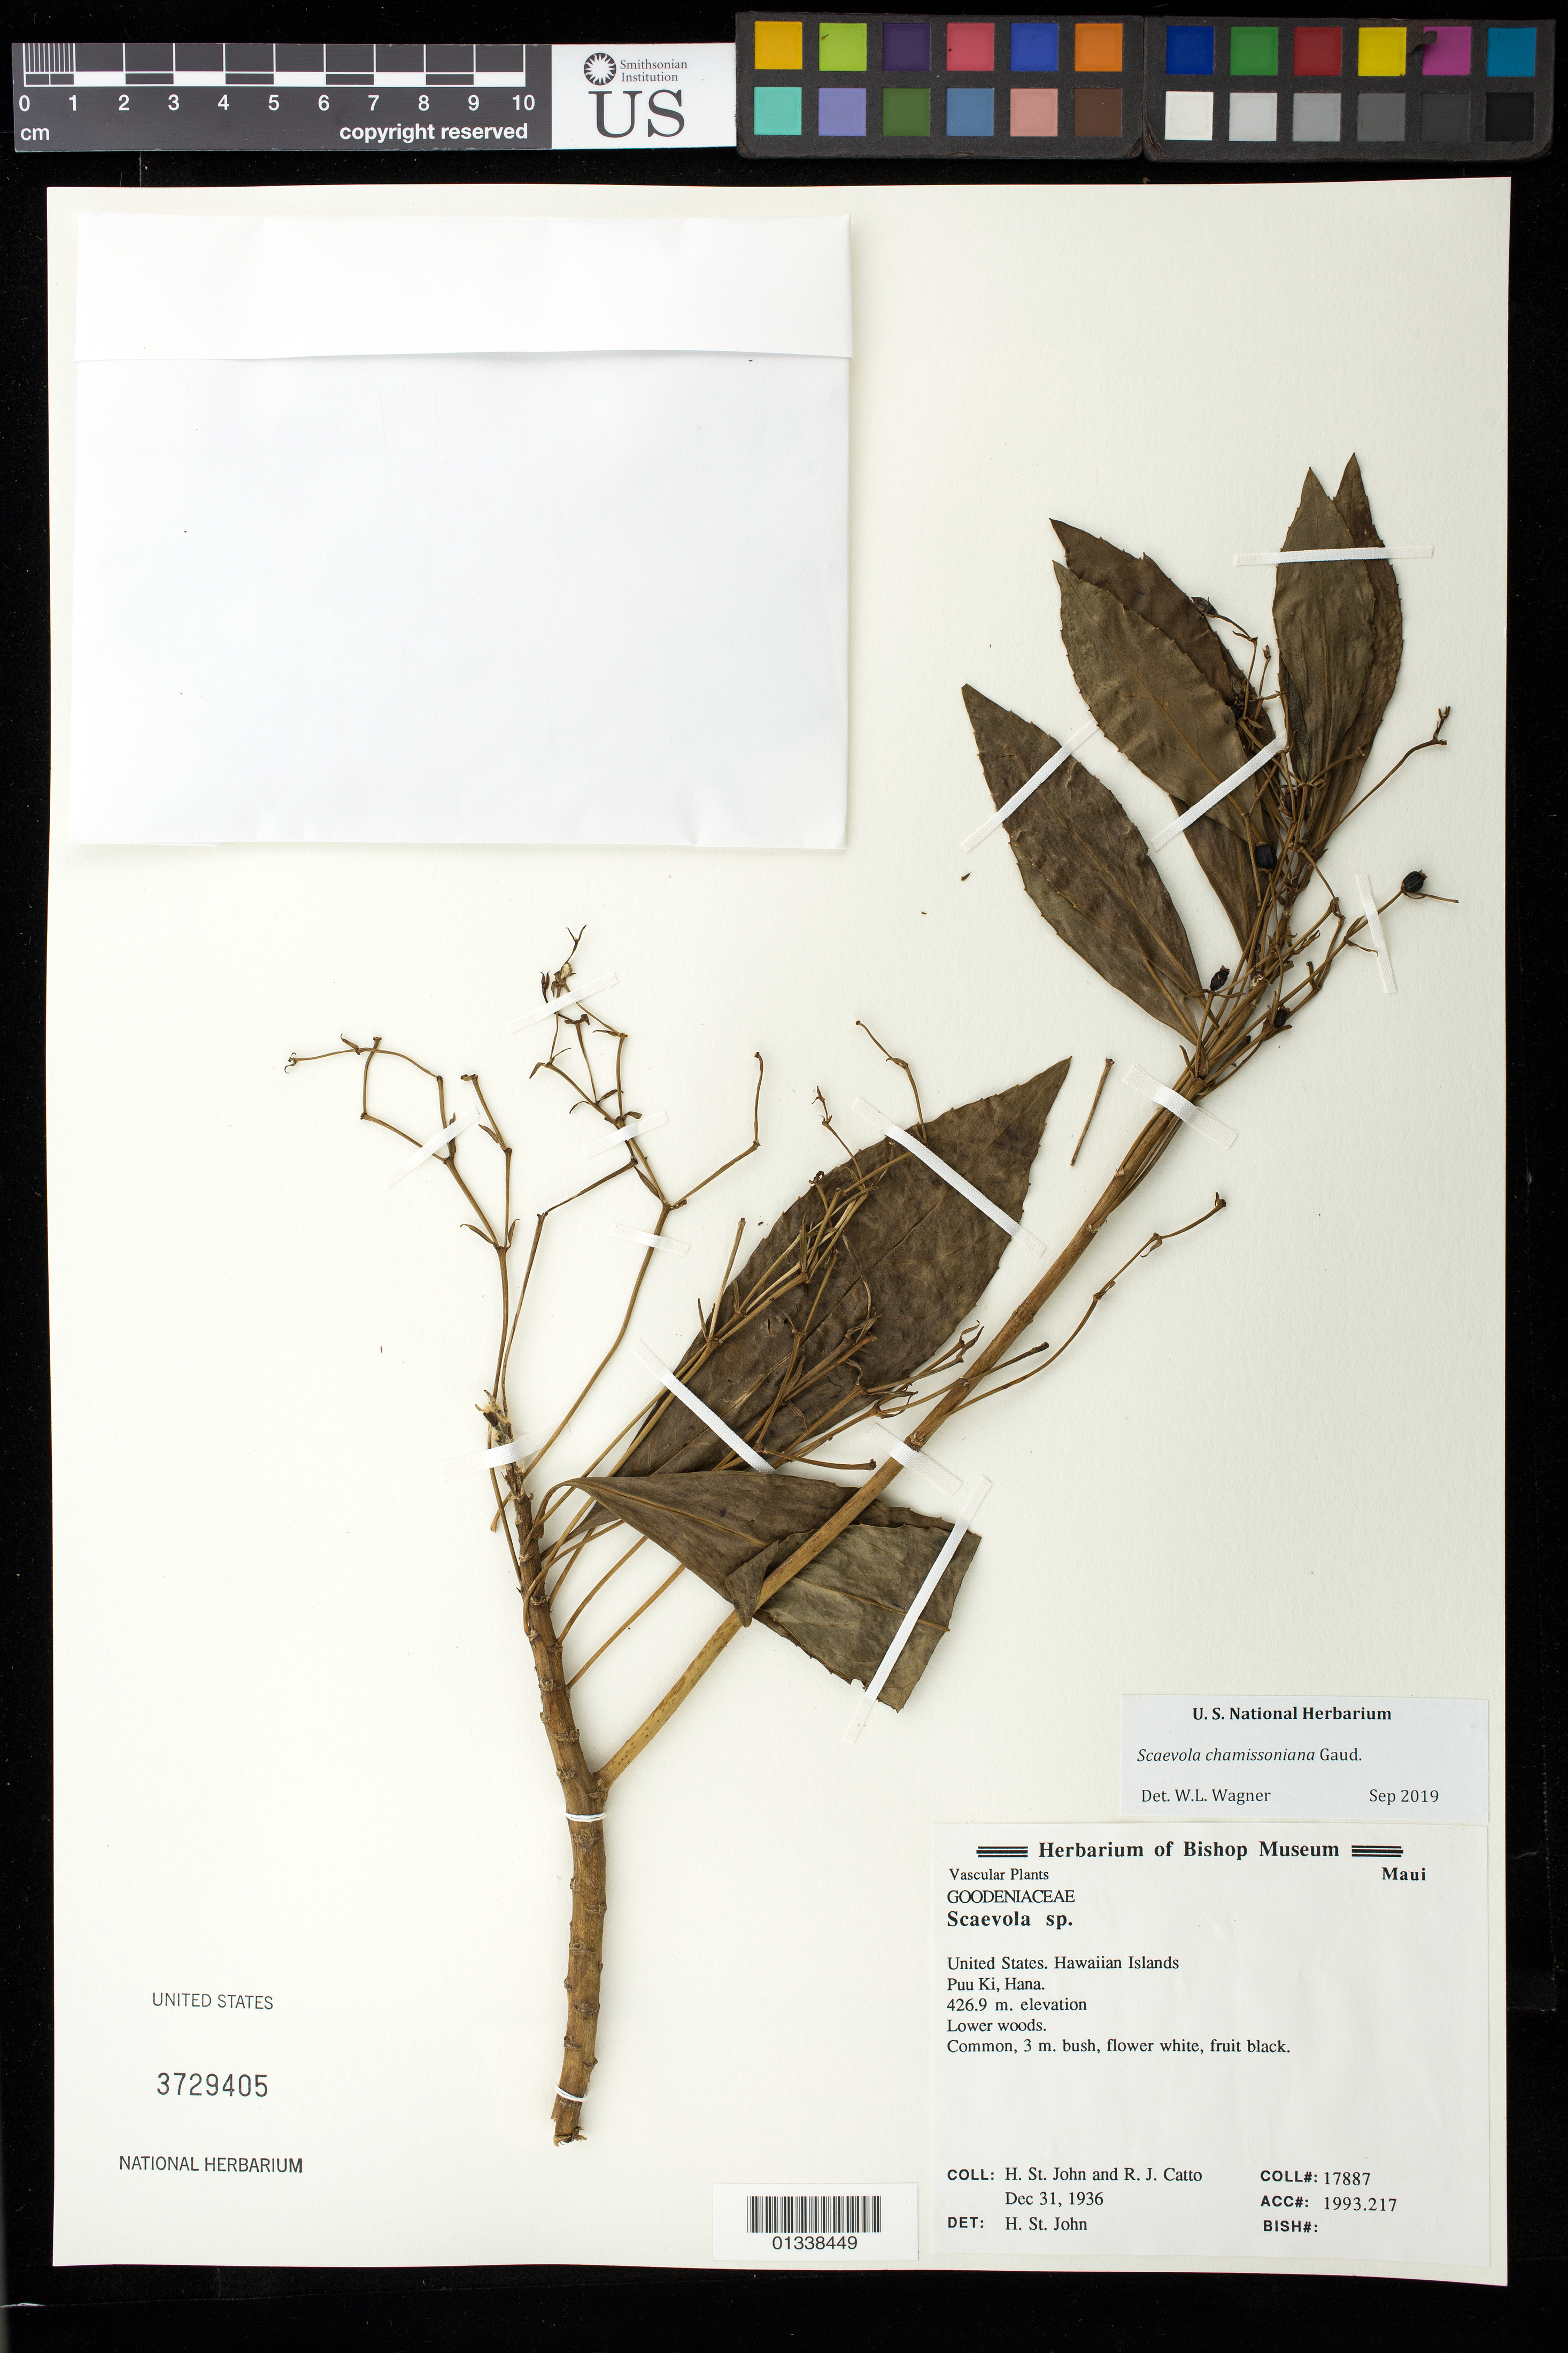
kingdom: Plantae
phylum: Tracheophyta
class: Magnoliopsida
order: Asterales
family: Goodeniaceae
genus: Scaevola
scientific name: Scaevola chamissoniana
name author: Gaudich.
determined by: Wagner, W. L., (BOT), Smithsonian Institution - National Museum of Natural History (UNITED STATES)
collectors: H. St. John & R. Catto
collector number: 17887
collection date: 1936-12-31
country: United States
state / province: Hawaii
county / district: Maui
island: Maui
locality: Puu Ki, Hana.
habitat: Lower woods.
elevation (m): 426.9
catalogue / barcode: US 3729405